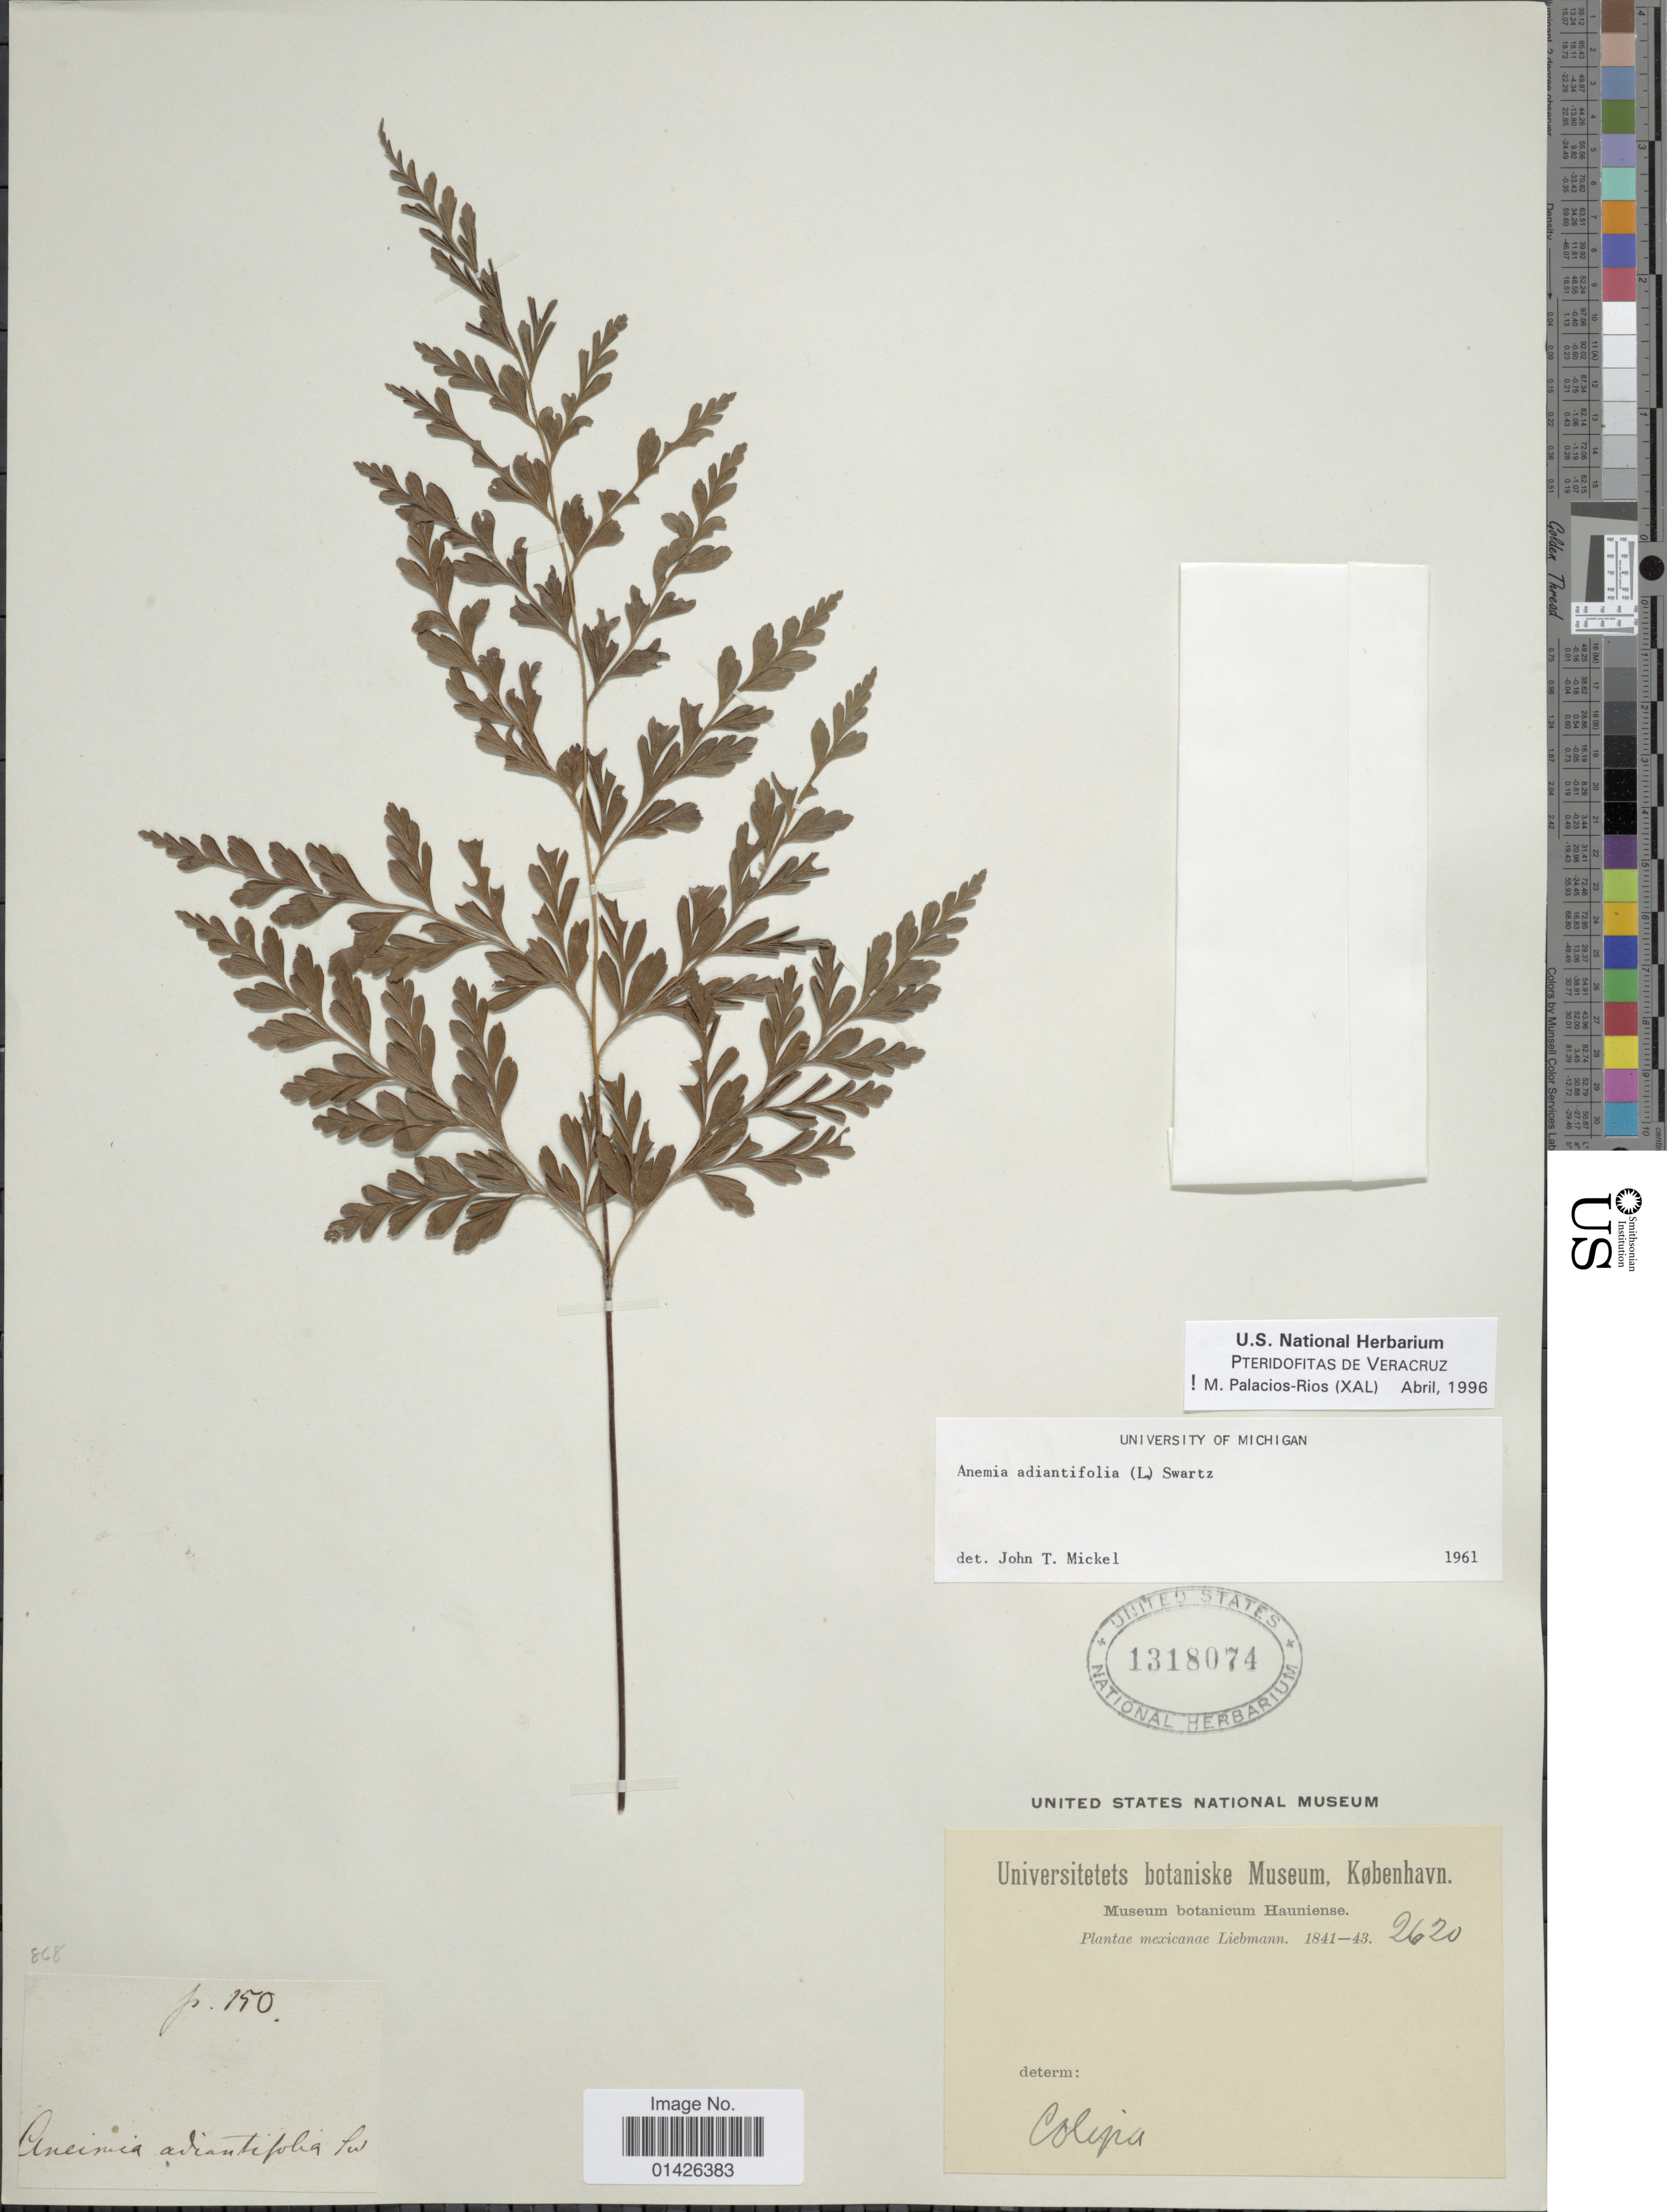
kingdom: Plantae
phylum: Tracheophyta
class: Polypodiopsida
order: Schizaeales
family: Anemiaceae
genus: Anemia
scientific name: Anemia adiantifolia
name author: (L.) Sw.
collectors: Liebmann, --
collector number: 2620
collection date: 1841/1843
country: Mexico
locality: Colipa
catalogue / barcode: US 1318074